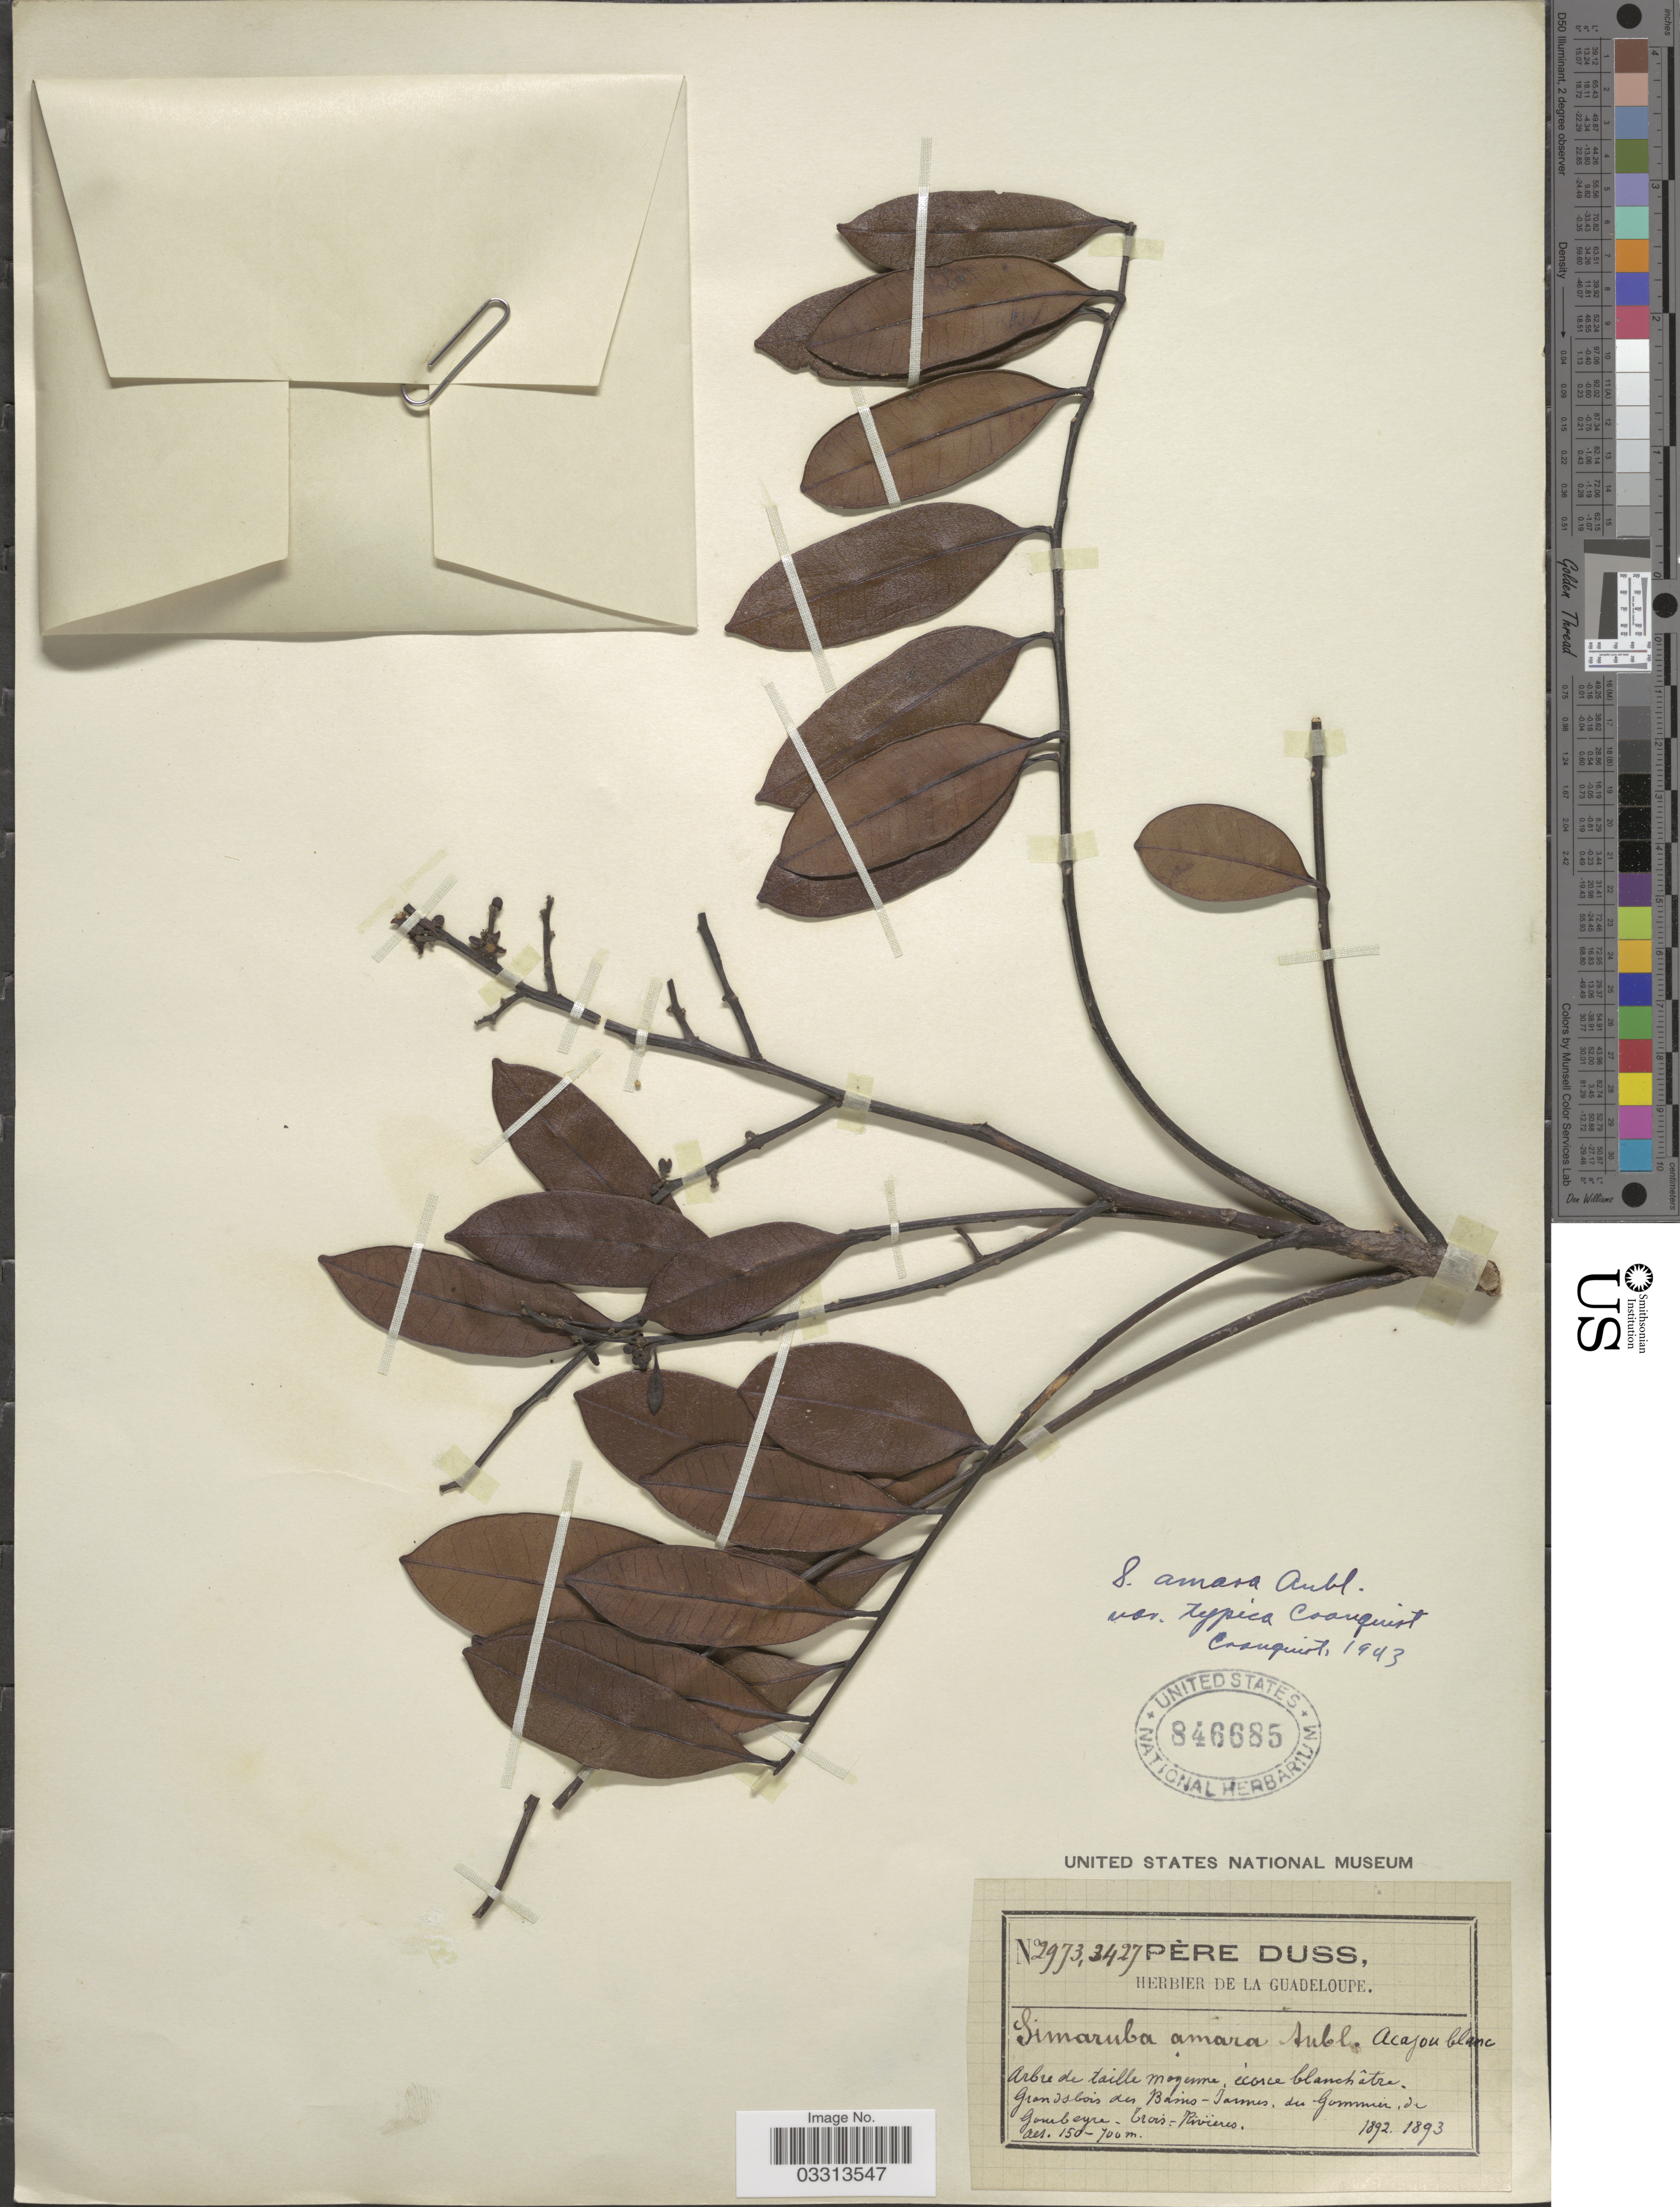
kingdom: Plantae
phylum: Tracheophyta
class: Magnoliopsida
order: Sapindales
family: Simaroubaceae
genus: Simarouba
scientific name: Simarouba amara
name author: Aubl.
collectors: Père Duss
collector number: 2973/3427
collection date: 1892/1893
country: Guadeloupe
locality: Grands bois des Bains - Tarmes, du Gommier de Gourbeyre - Trois - Riviéres.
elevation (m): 150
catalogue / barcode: US 846685